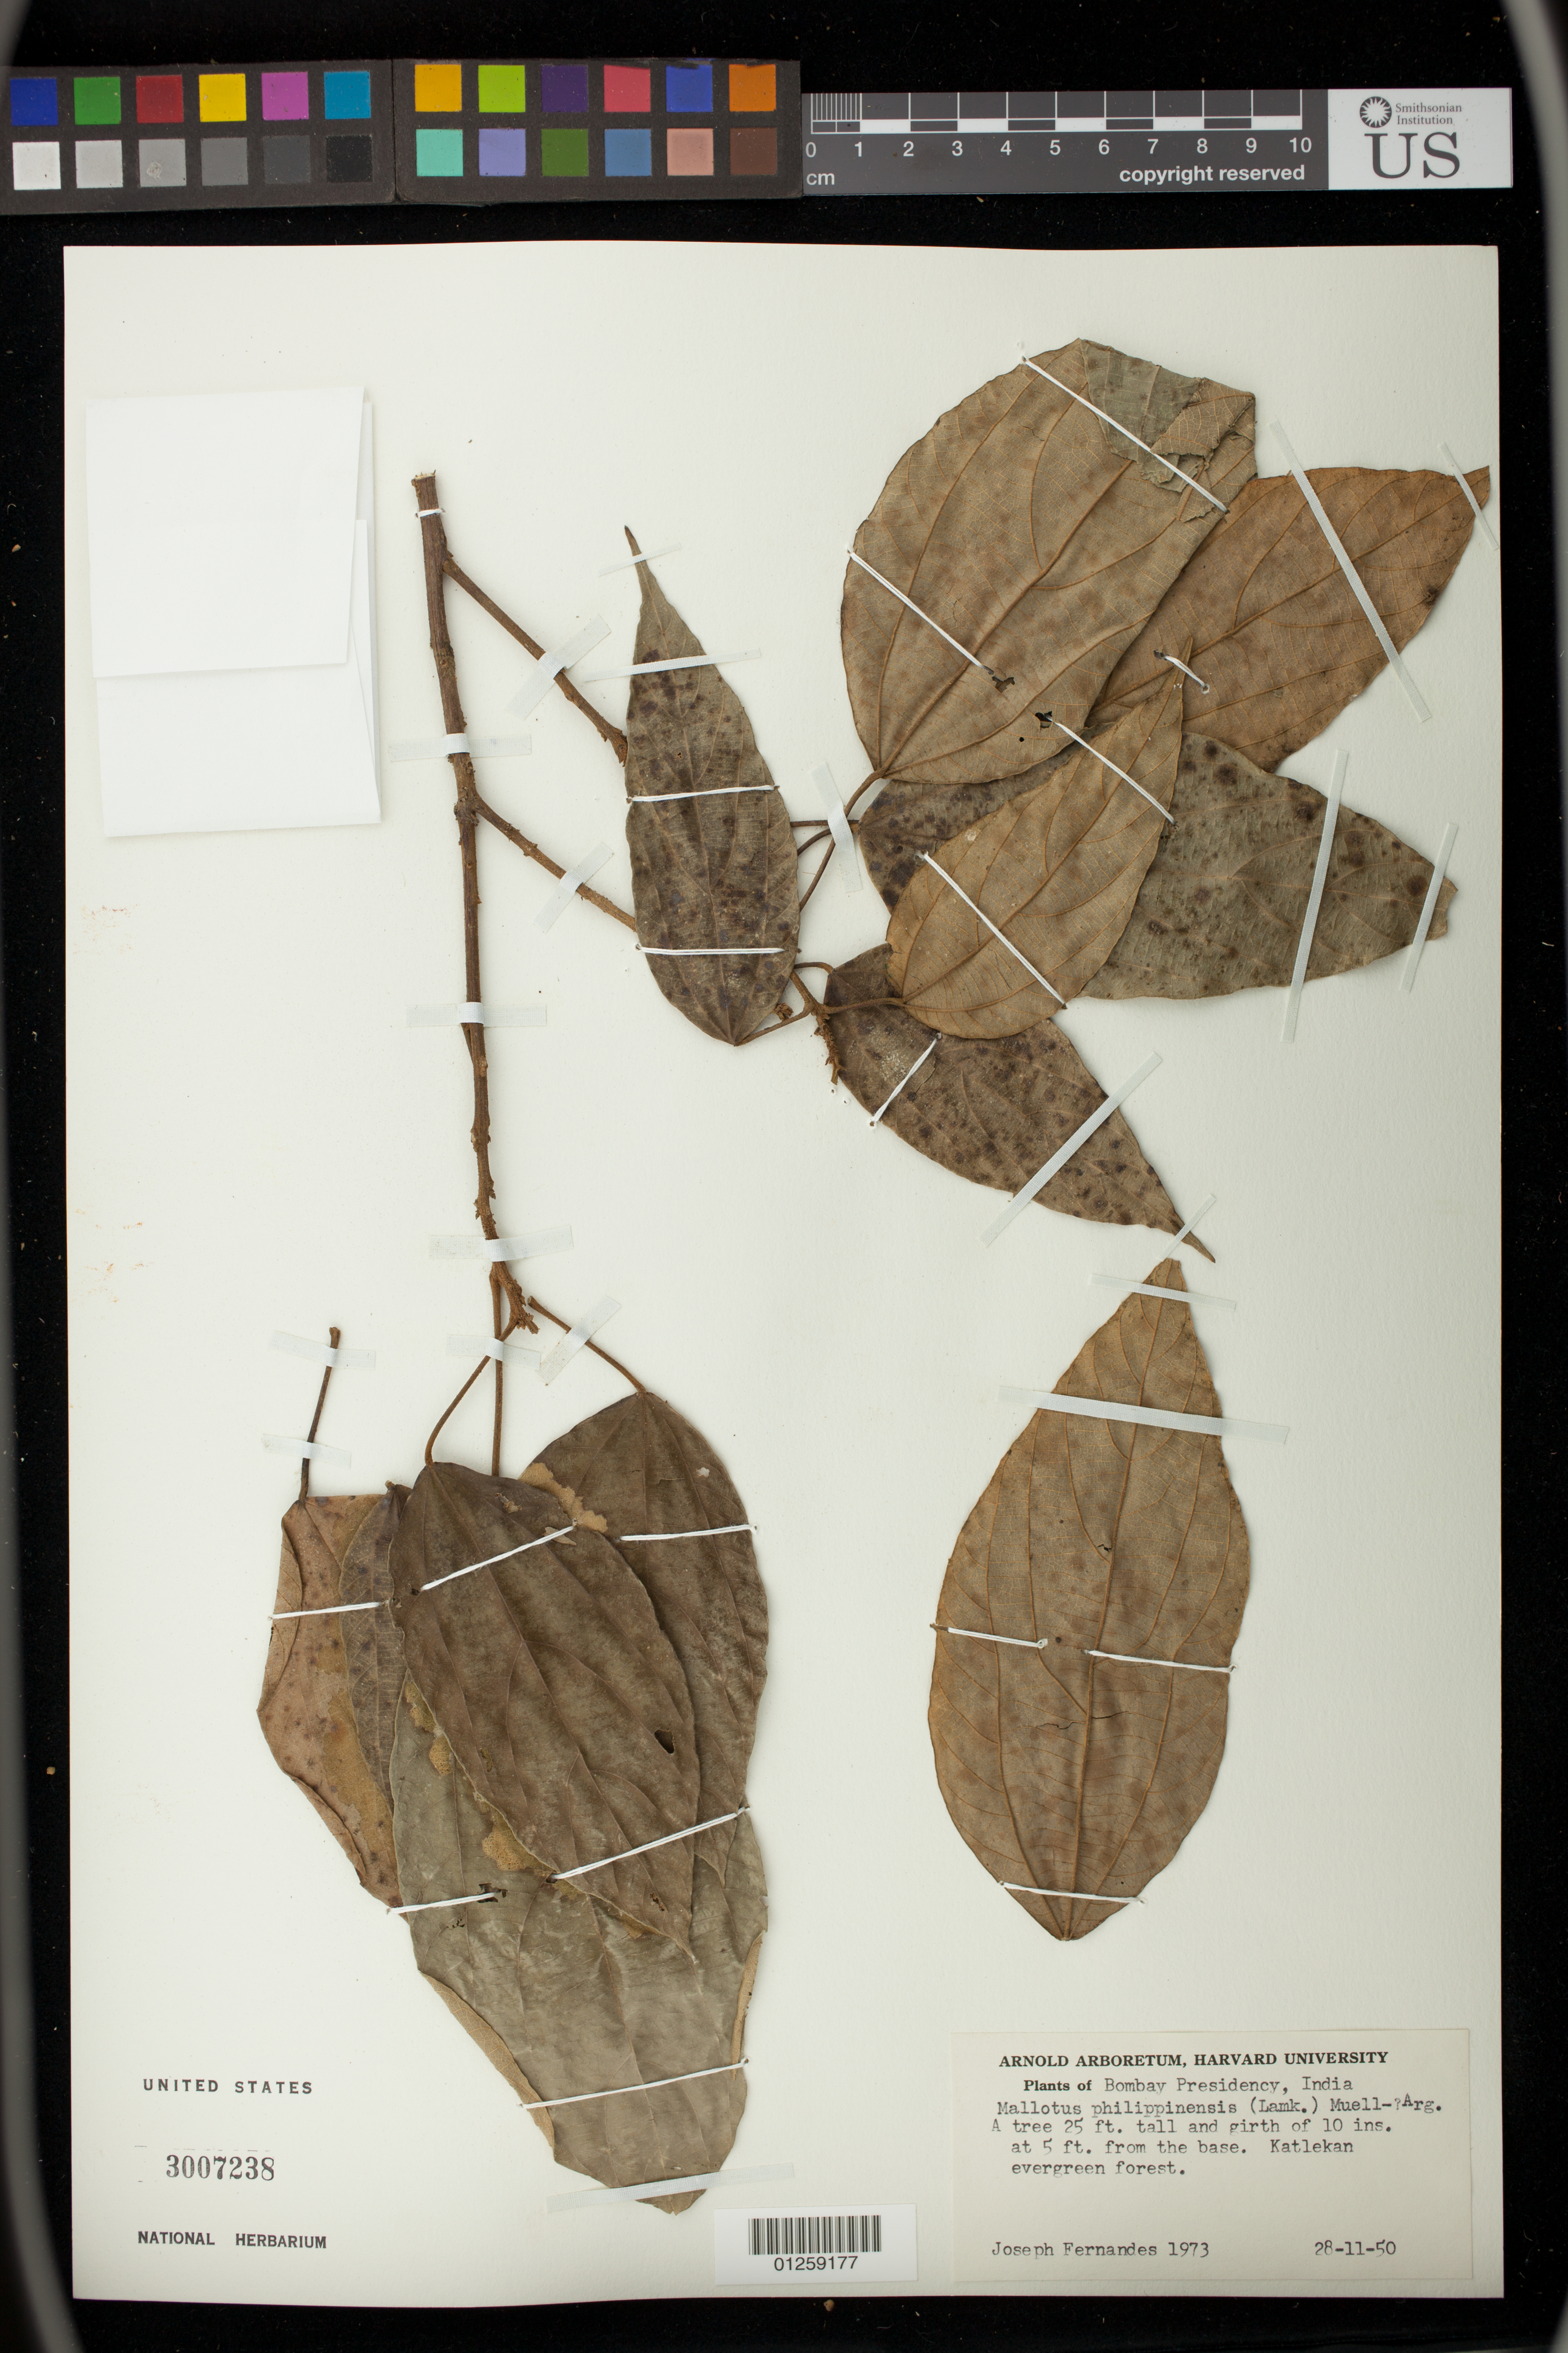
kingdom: Plantae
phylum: Tracheophyta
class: Magnoliopsida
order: Malpighiales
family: Euphorbiaceae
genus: Mallotus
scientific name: Mallotus philippensis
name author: (Lam.) Müll. Arg.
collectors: J. Fernandes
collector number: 1973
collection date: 1950-11-28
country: India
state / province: Maharashtra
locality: Bombay Presidency.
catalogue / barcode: US 3007238